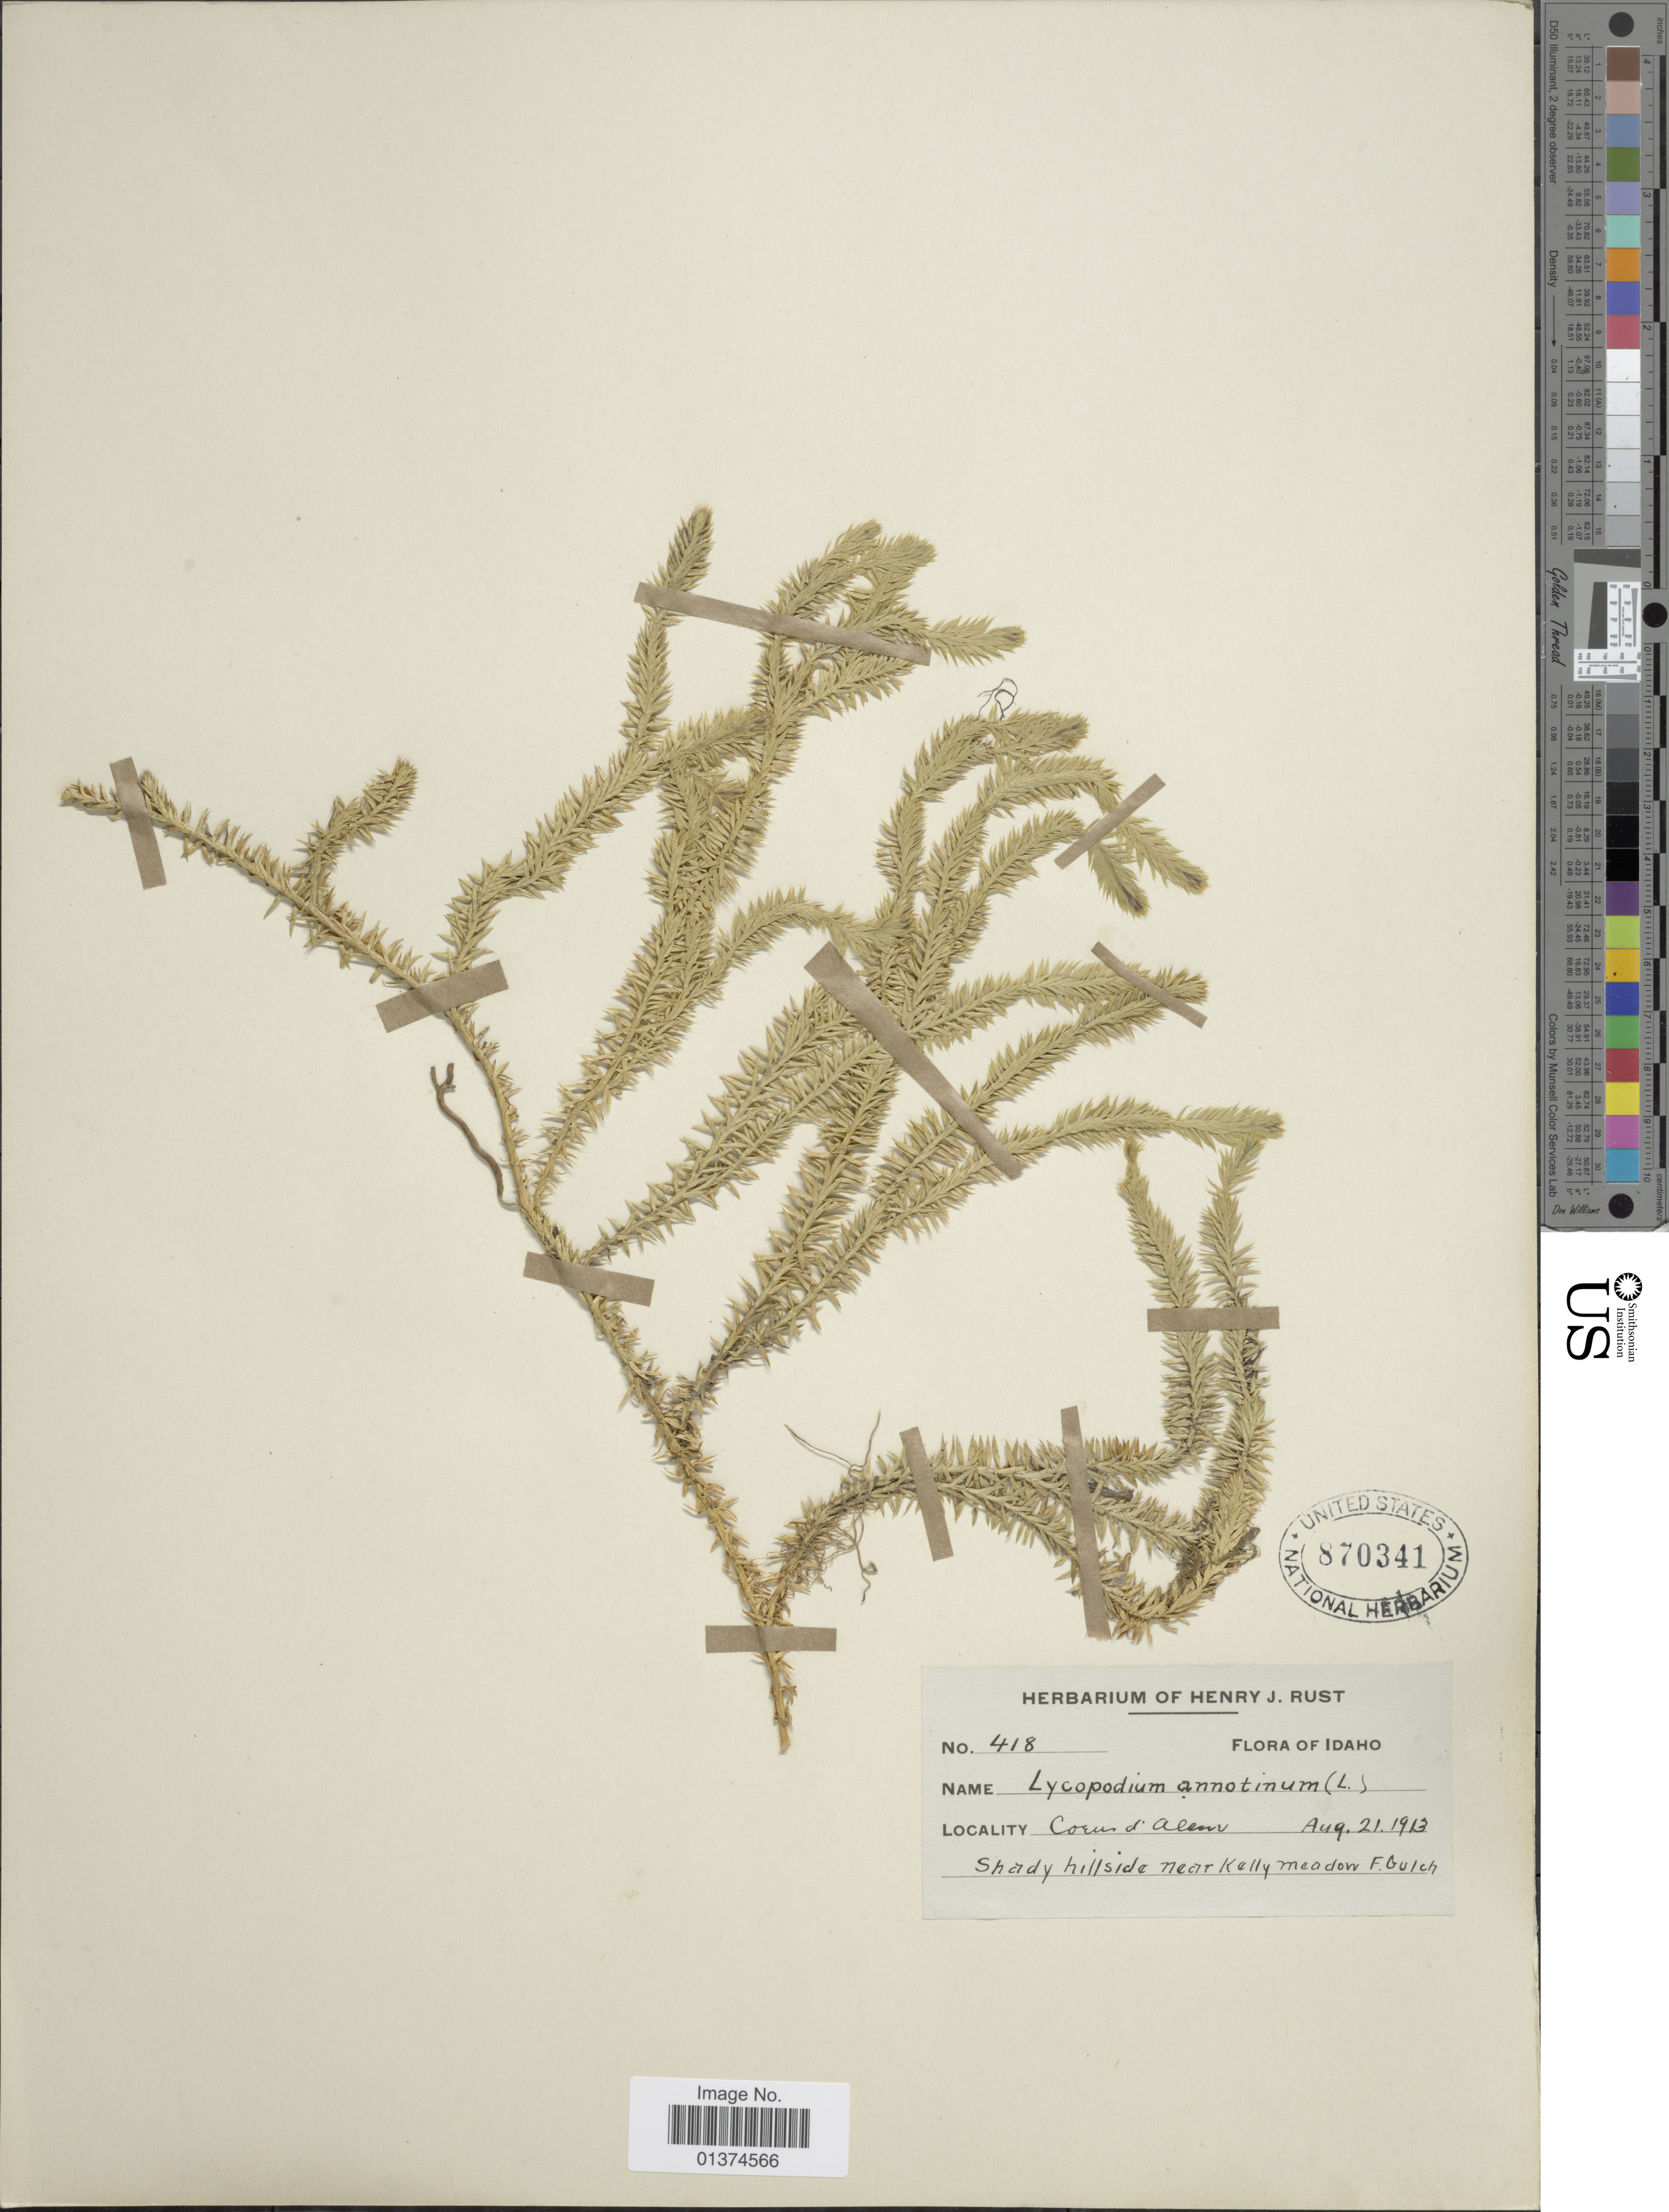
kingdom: Plantae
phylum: Tracheophyta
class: Lycopodiopsida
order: Lycopodiales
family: Lycopodiaceae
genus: Spinulum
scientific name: Spinulum annotinum subsp. annotinum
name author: (L.) A. Haines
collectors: H. J. Rust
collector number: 418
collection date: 1913-08-21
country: United States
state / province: Idaho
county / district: Kootenai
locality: Coeur d'Alene, Shady hillside near Kelly meadow F.Gulch.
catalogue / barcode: US 870341